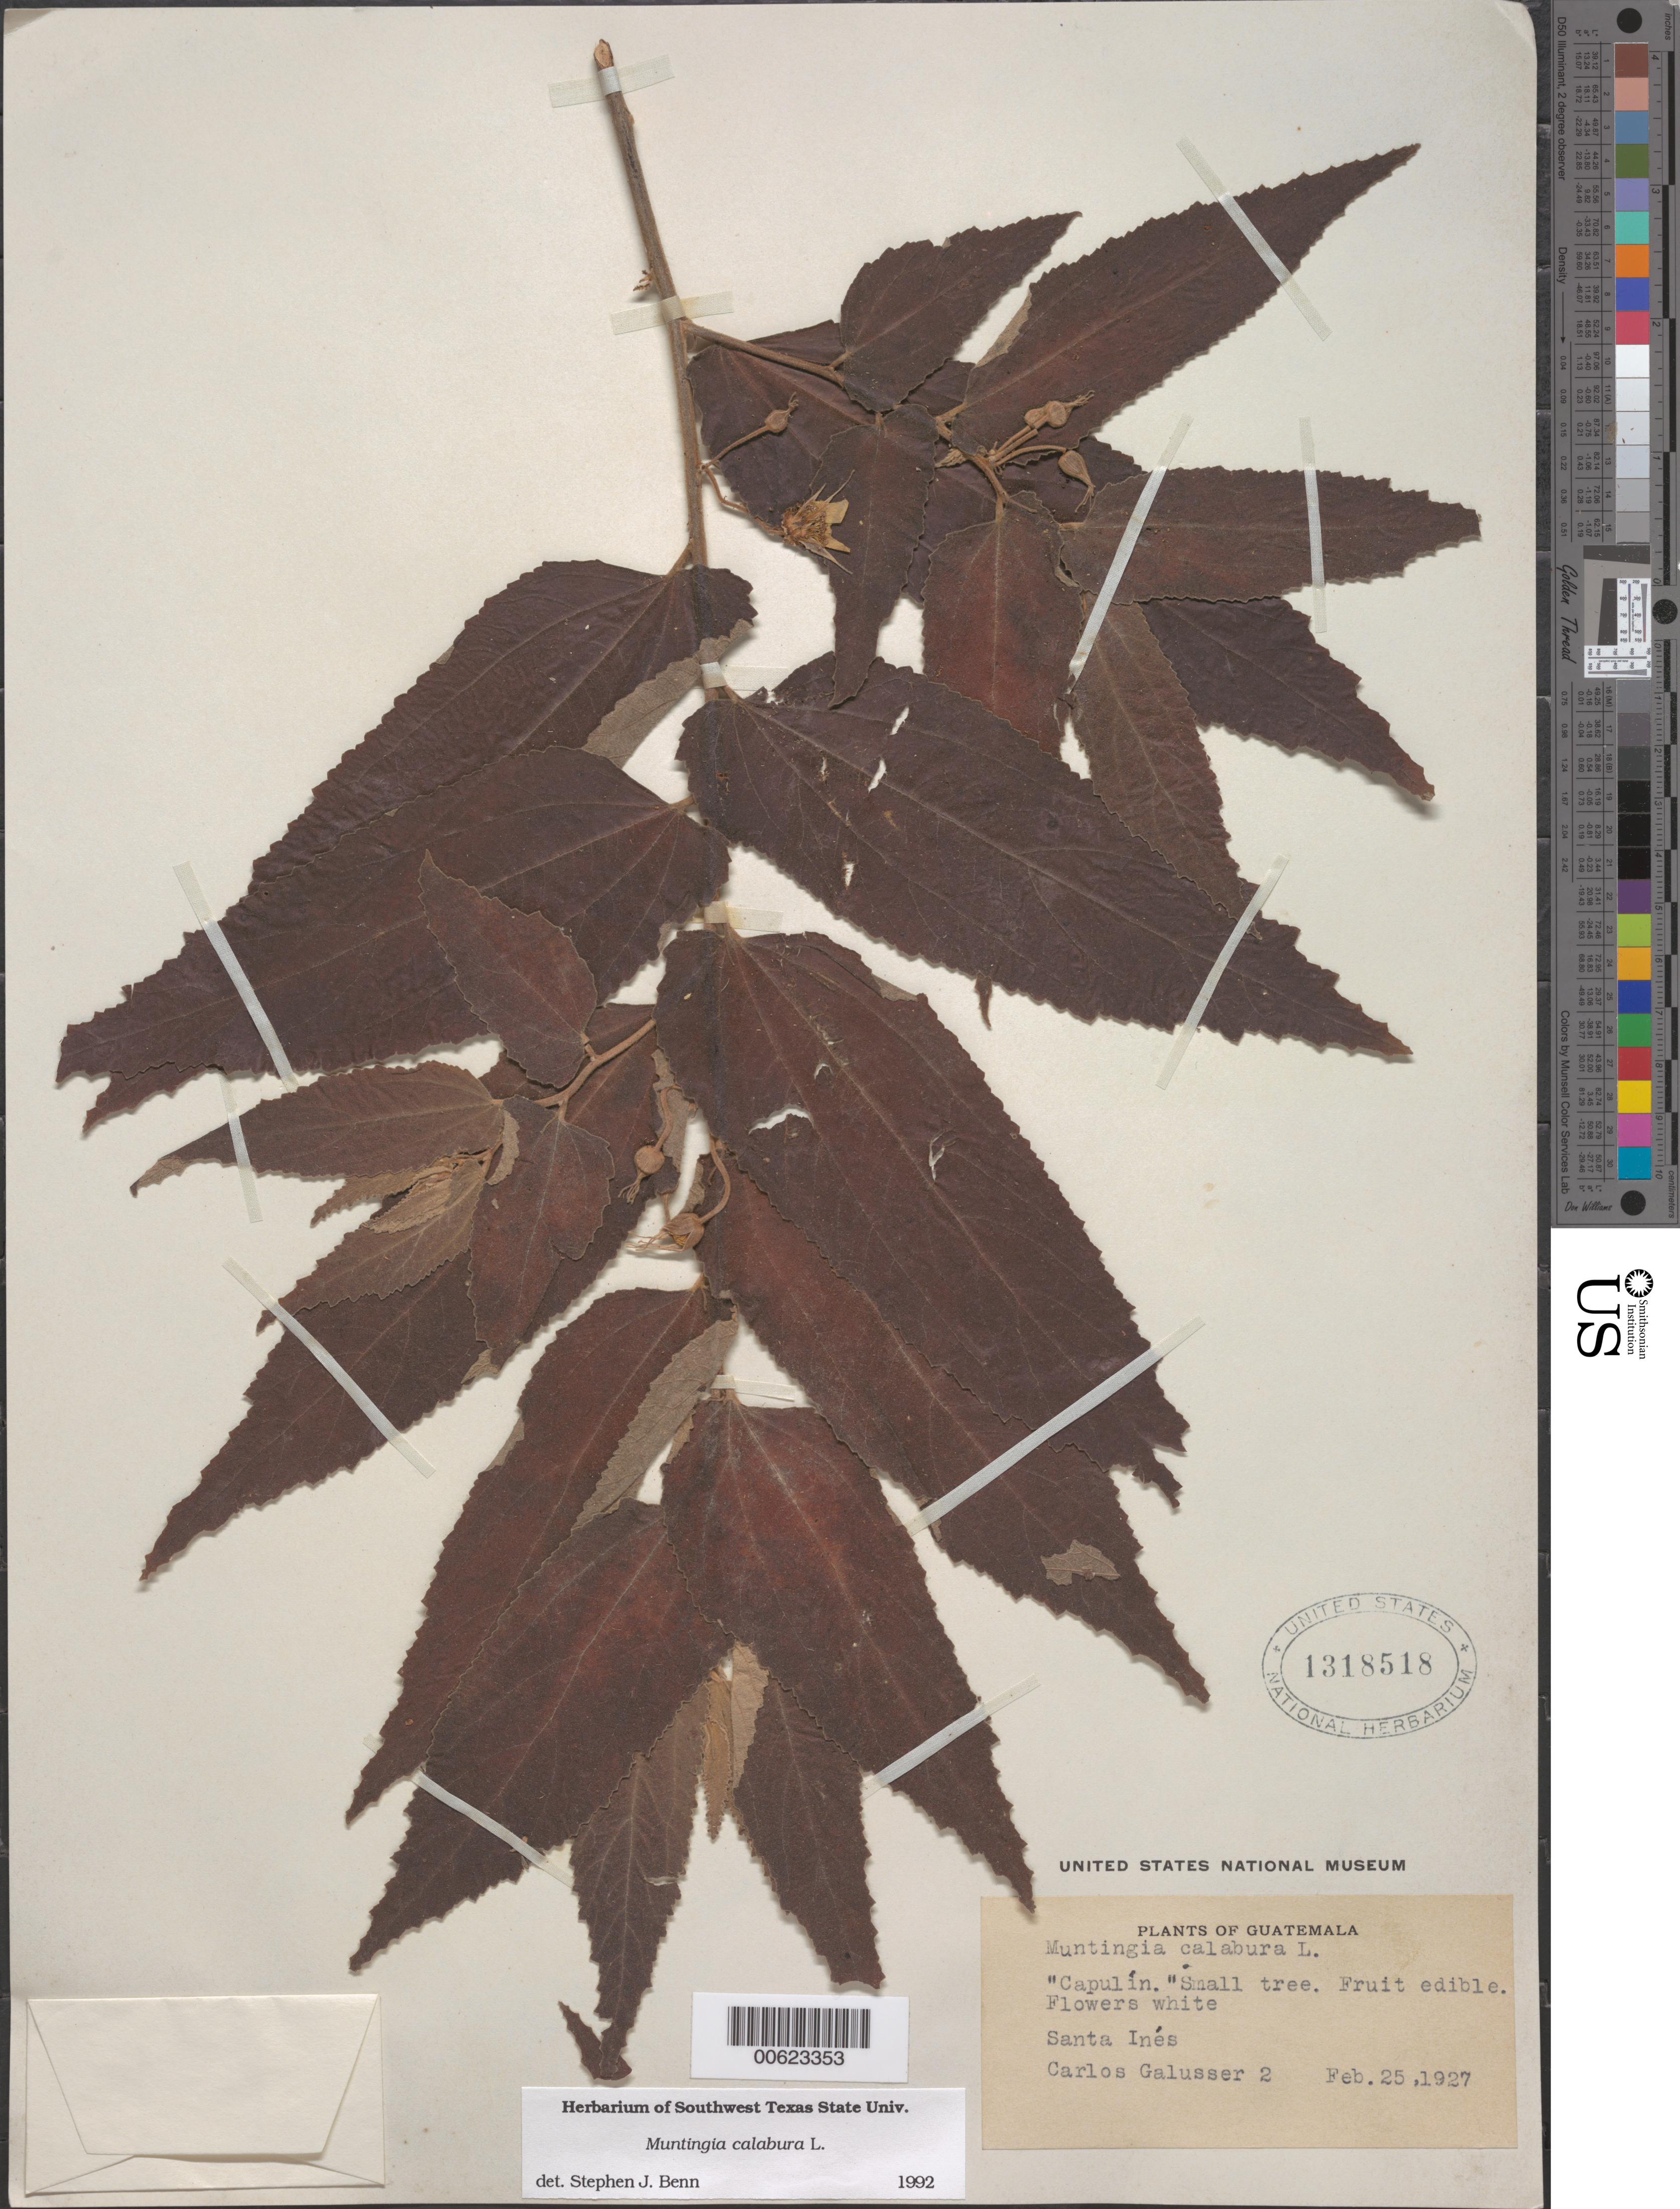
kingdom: Plantae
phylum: Tracheophyta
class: Magnoliopsida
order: Malvales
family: Muntingiaceae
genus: Muntingia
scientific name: Muntingia calabura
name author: L.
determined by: Benn, S. J.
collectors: C. Galusser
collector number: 2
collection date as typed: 25 Feb 1927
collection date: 1927-02-25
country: Guatemala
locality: Santa Inés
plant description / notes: Common name: Capulín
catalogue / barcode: US 1318518